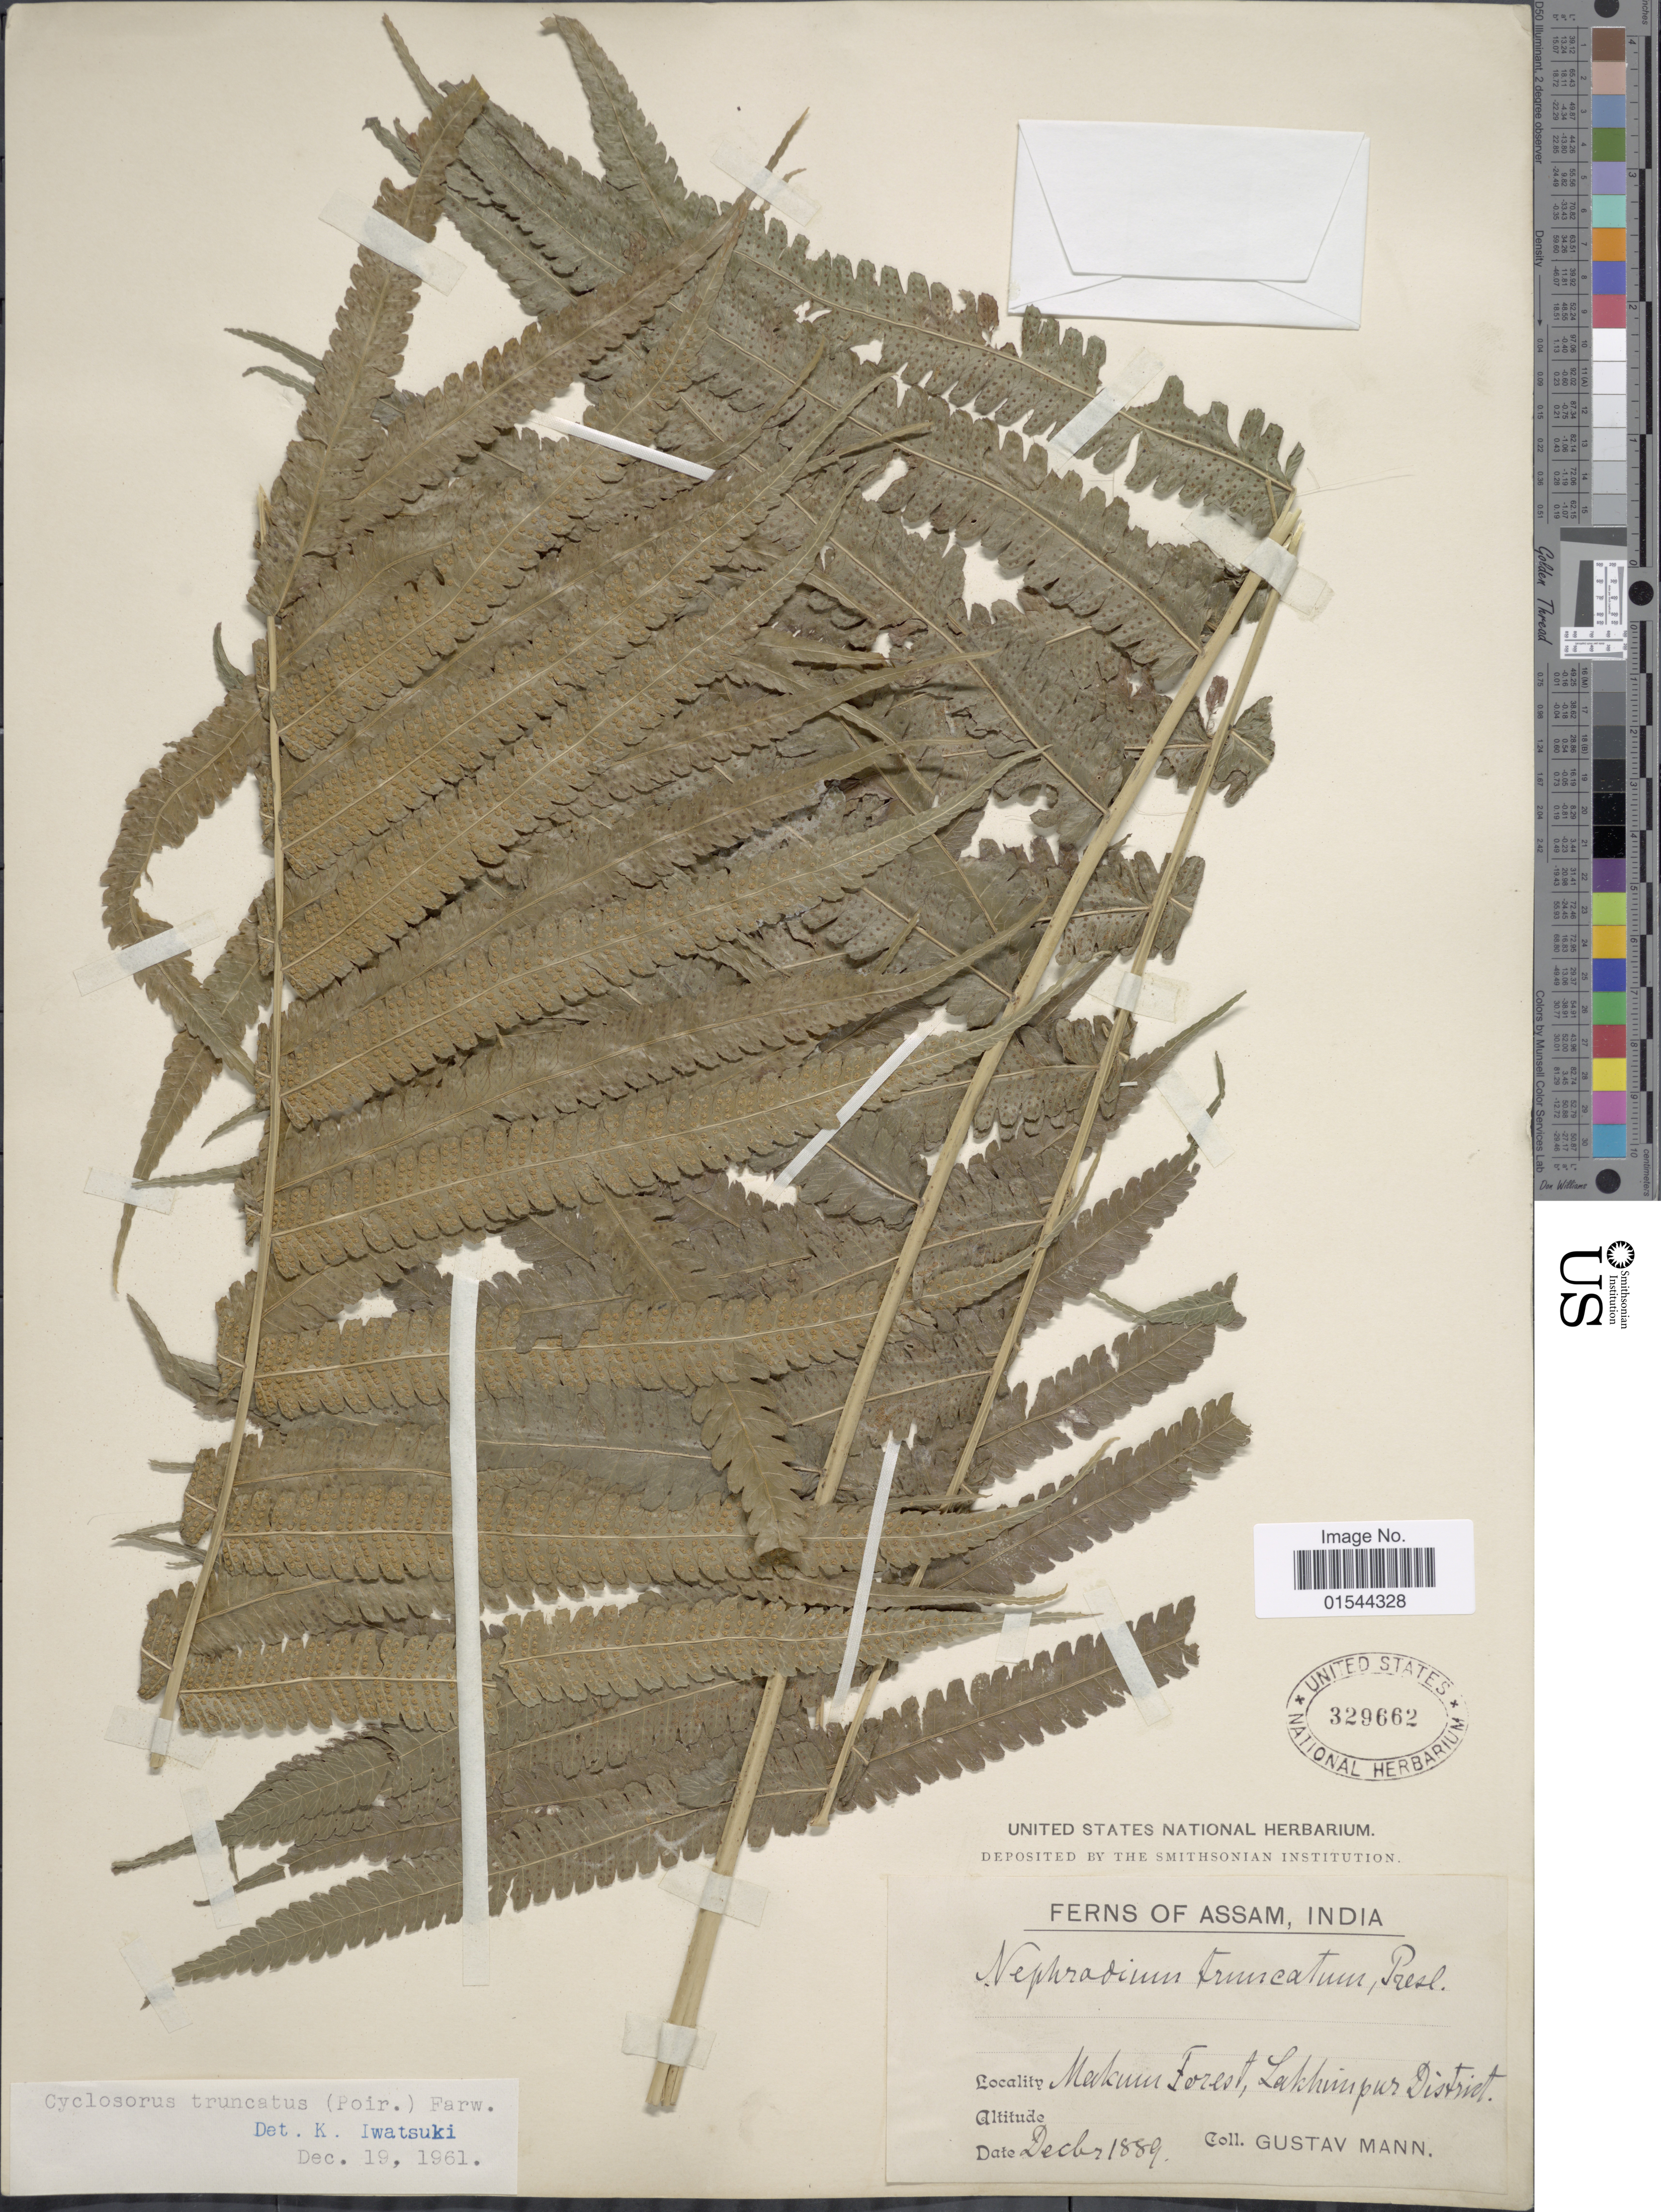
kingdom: Plantae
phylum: Tracheophyta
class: Polypodiopsida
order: Polypodiales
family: Thelypteridaceae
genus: Pneumatopteris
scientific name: Pneumatopteris truncata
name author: (Poir.) Holttum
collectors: G. Mann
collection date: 1889-12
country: India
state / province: Assam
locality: Nakuin Forest, Lakhimpur District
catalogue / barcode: US 329662